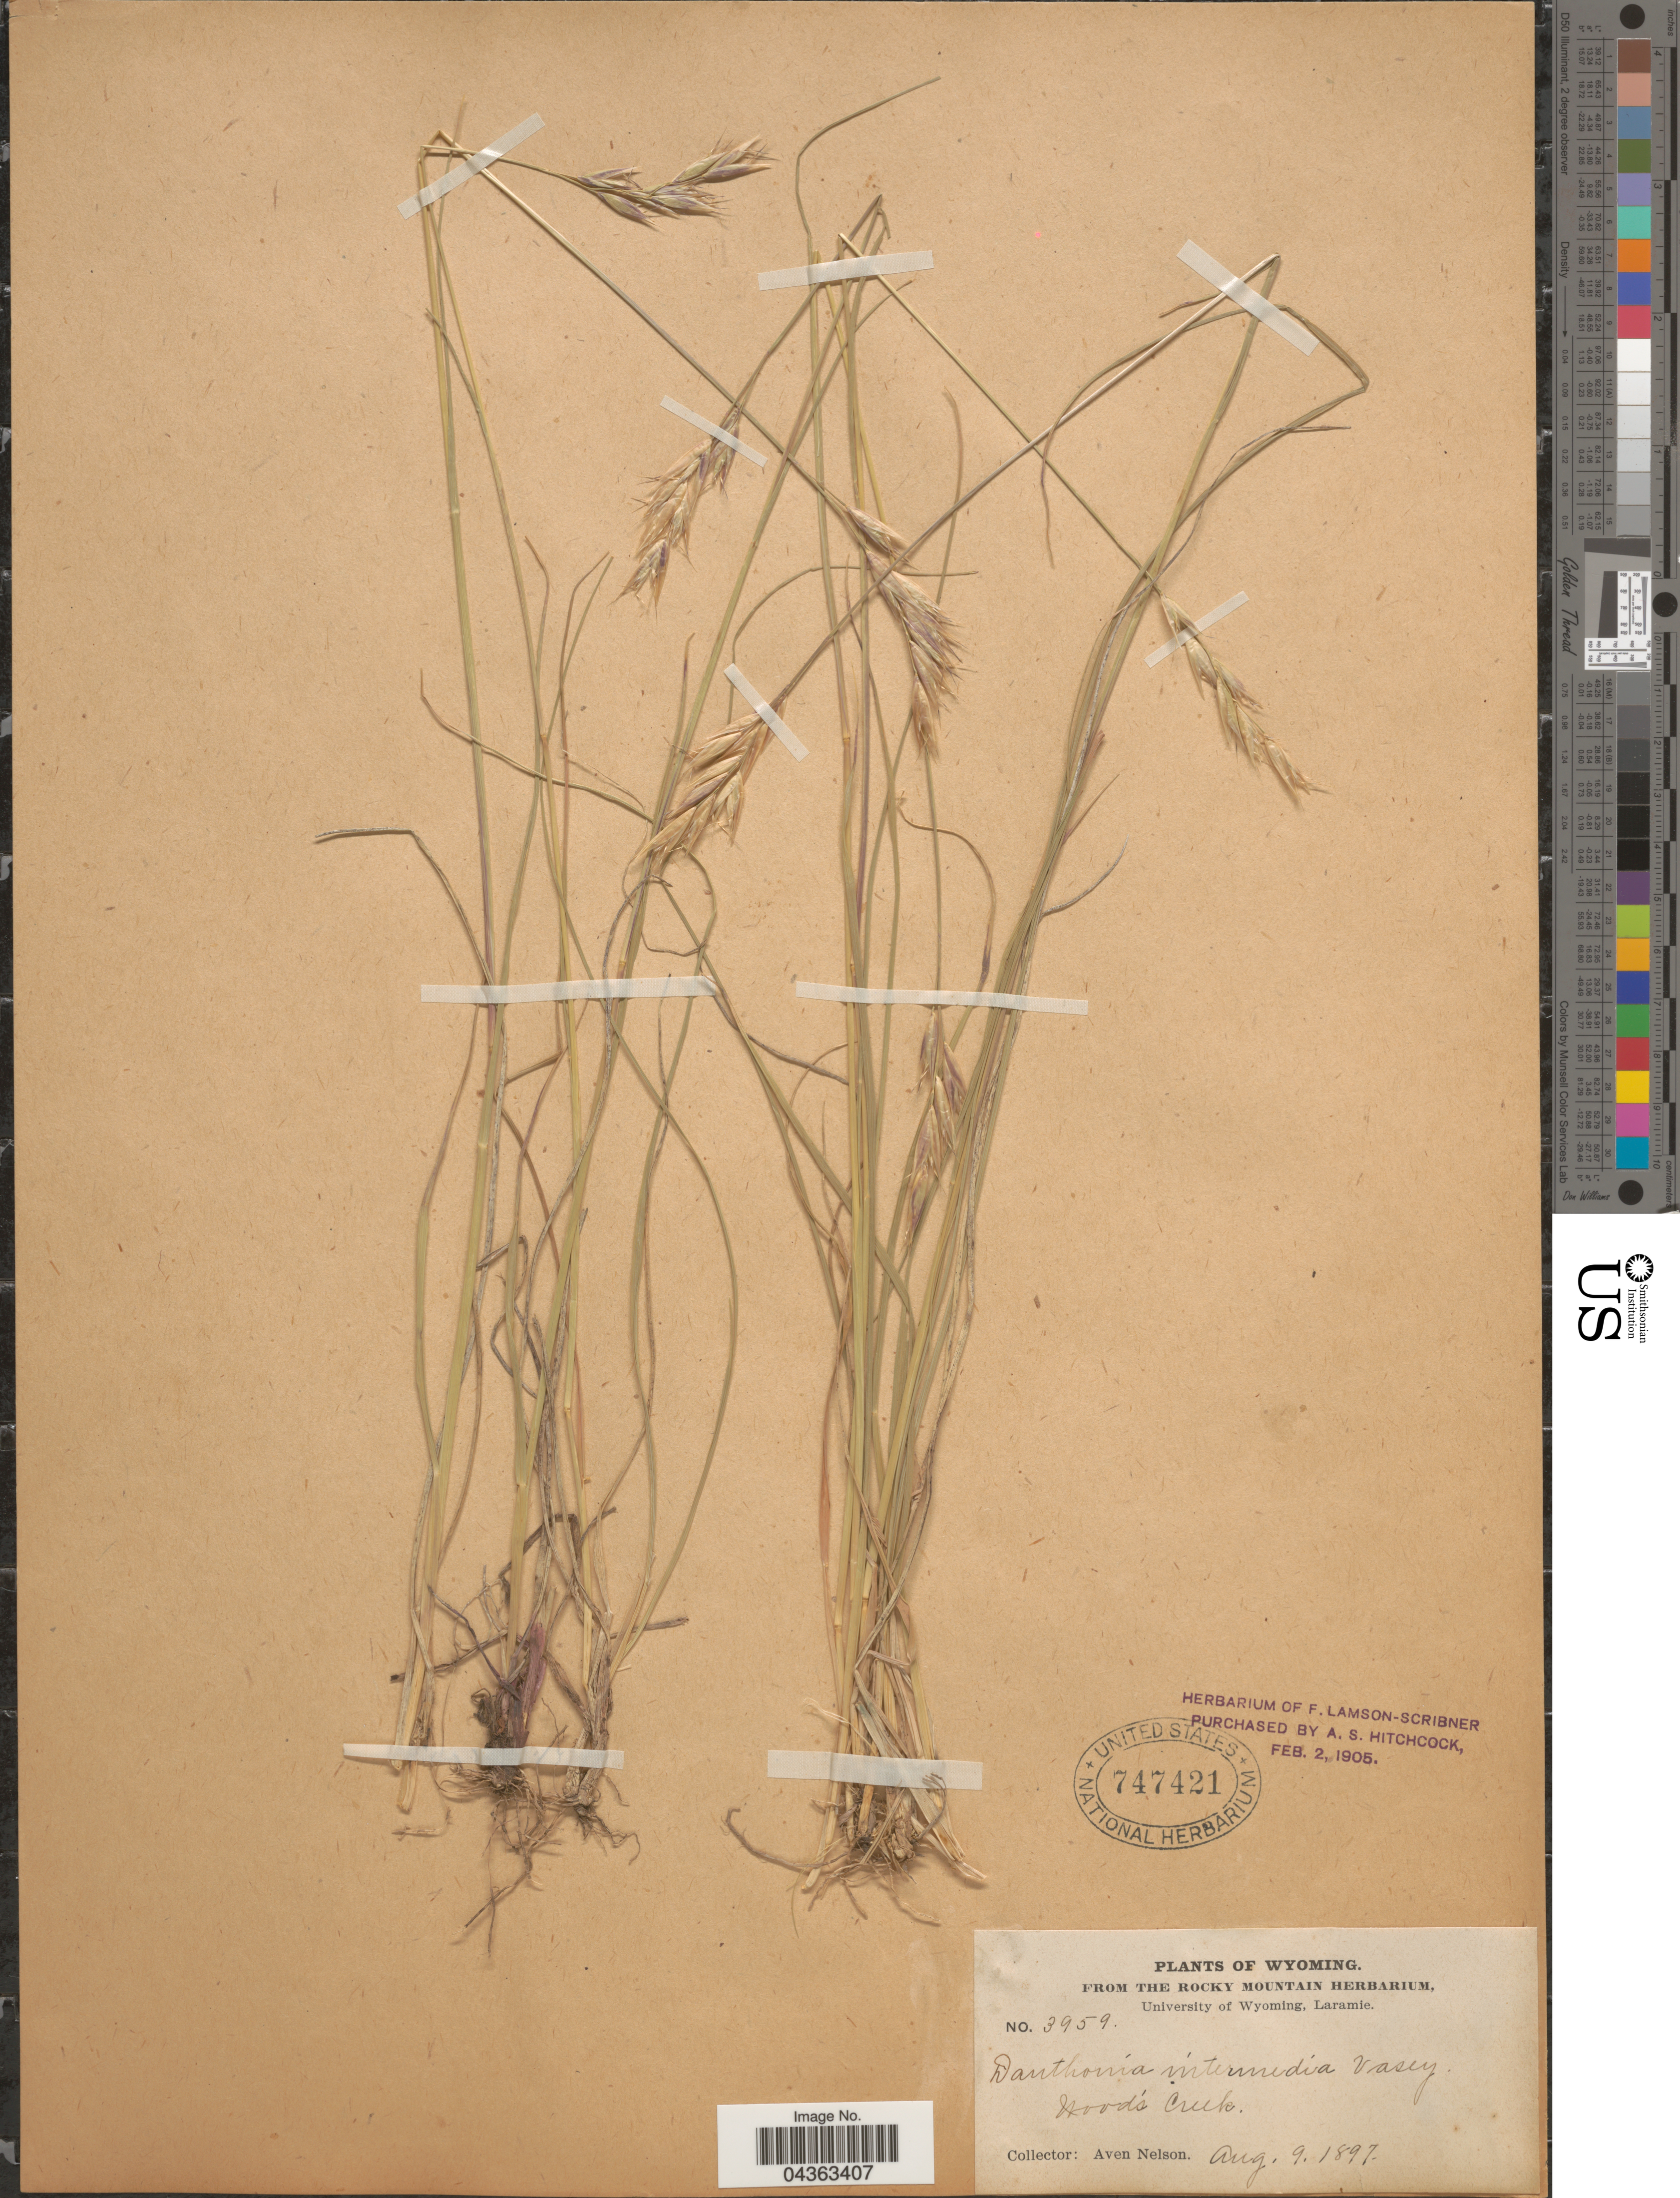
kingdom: Plantae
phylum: Tracheophyta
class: Liliopsida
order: Poales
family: Poaceae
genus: Danthonia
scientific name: Danthonia intermedia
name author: Vasey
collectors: A. Nelson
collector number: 3959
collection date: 1897-08-09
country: United States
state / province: Wyoming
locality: Wood's Creek.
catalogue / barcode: US 747421